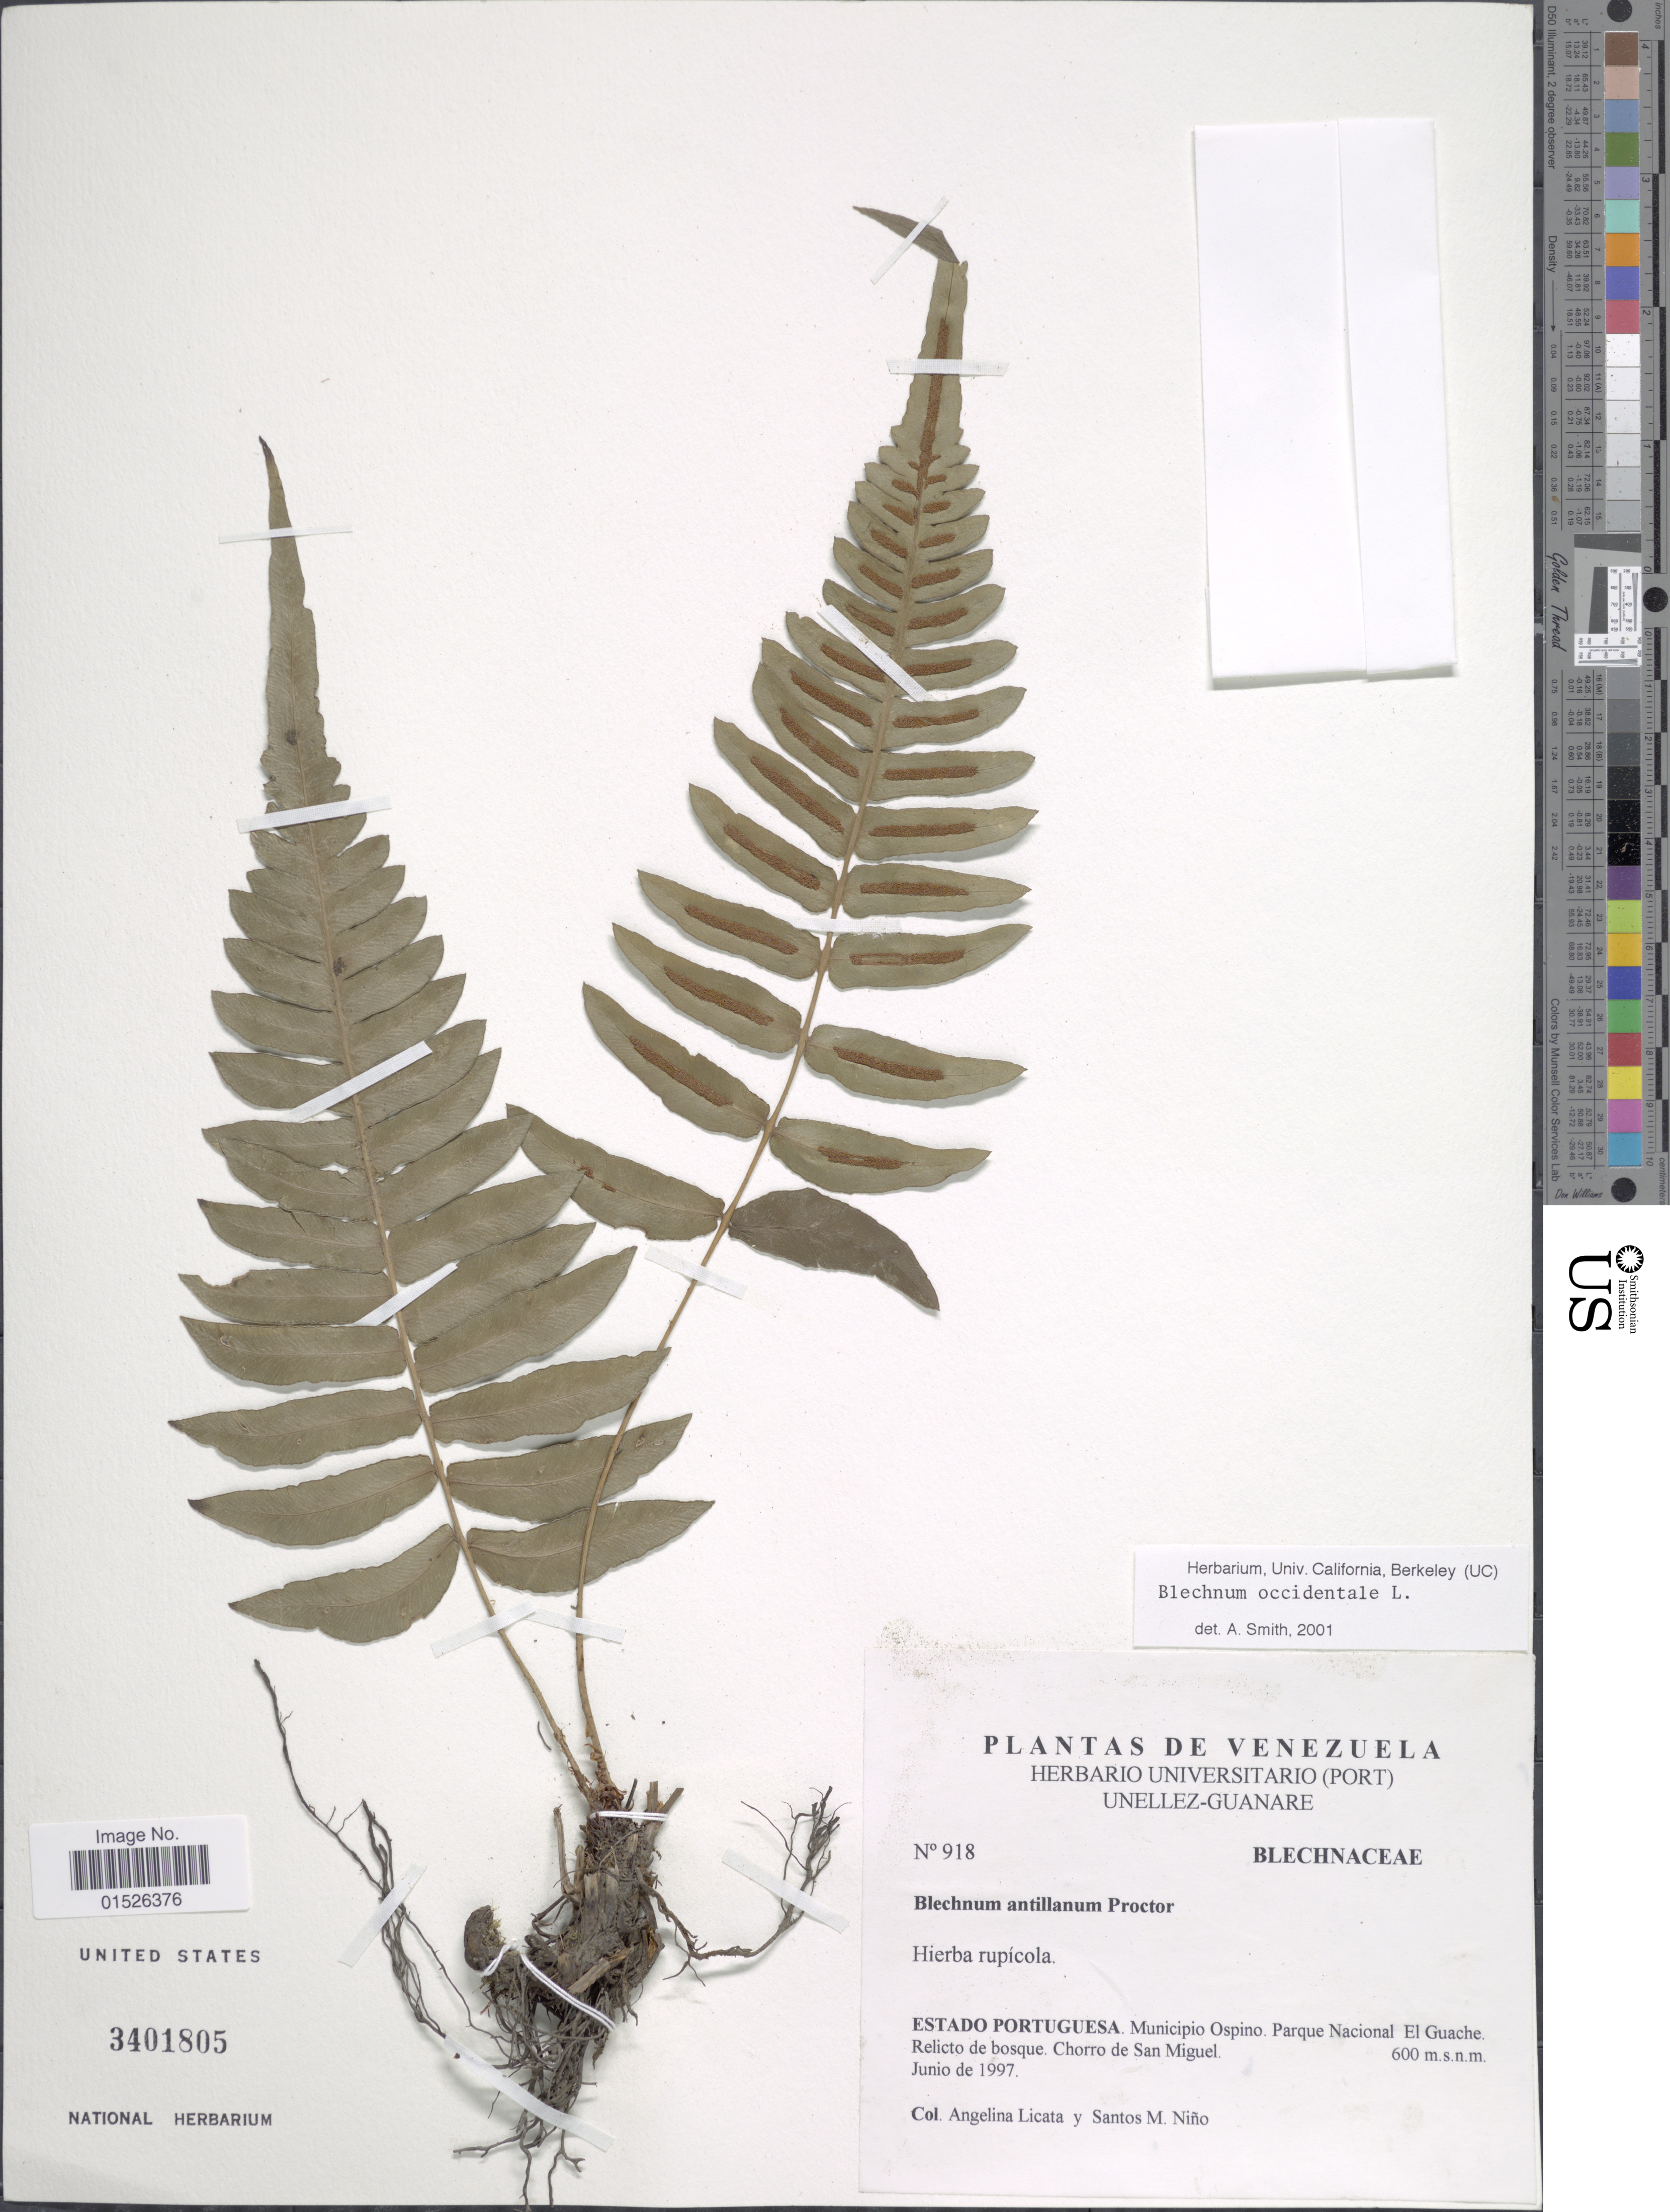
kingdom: Plantae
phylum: Tracheophyta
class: Polypodiopsida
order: Polypodiales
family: Blechnaceae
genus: Blechnum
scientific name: Blechnum occidentale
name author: L.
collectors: A. Licata & S. M. Niño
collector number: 918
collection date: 1997-06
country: Venezuela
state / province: Portuguesa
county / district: Ospino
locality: Parque Nacional Guache. Chorro de San Miquel.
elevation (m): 600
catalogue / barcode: US 3401805